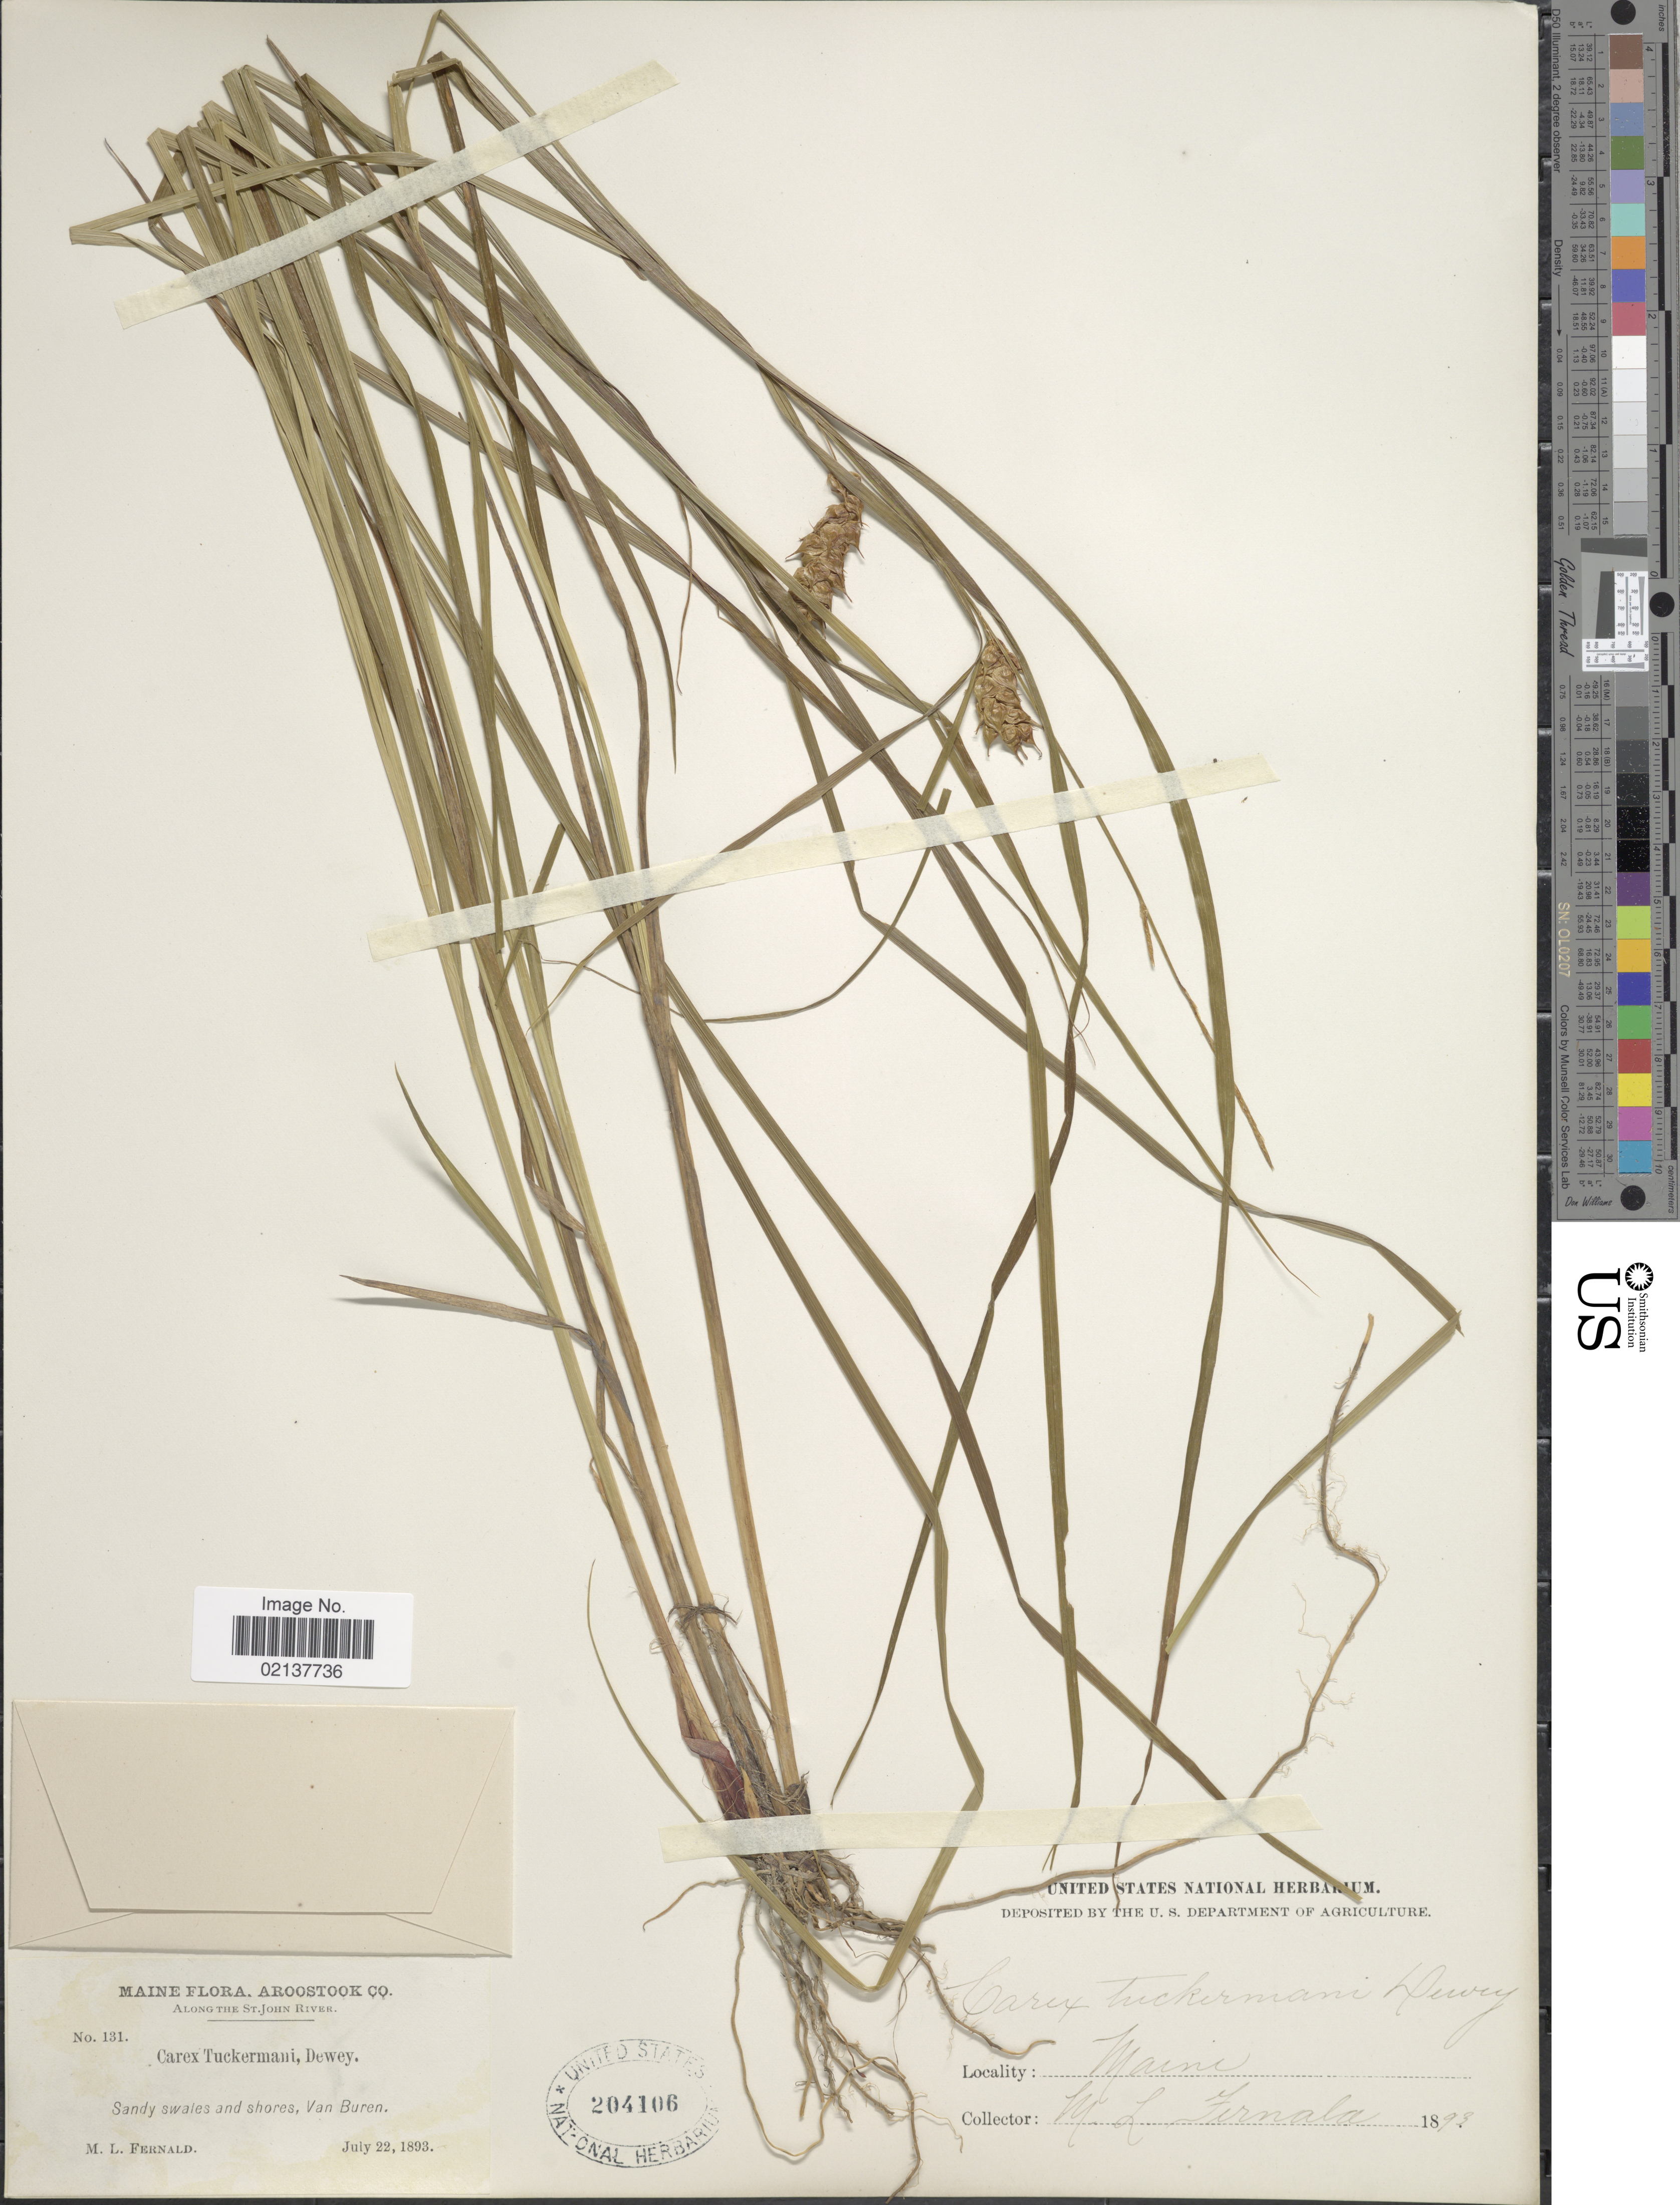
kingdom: Plantae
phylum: Tracheophyta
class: Liliopsida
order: Poales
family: Cyperaceae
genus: Carex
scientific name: Carex tuckermanii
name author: Boott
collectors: M. L. Fernald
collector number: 131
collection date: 1893-07-22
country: United States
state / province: Maine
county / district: Aroostook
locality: Aroostook Co, Along The St. John River, Sandy swales and shores, Van Buren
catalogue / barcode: US 204106